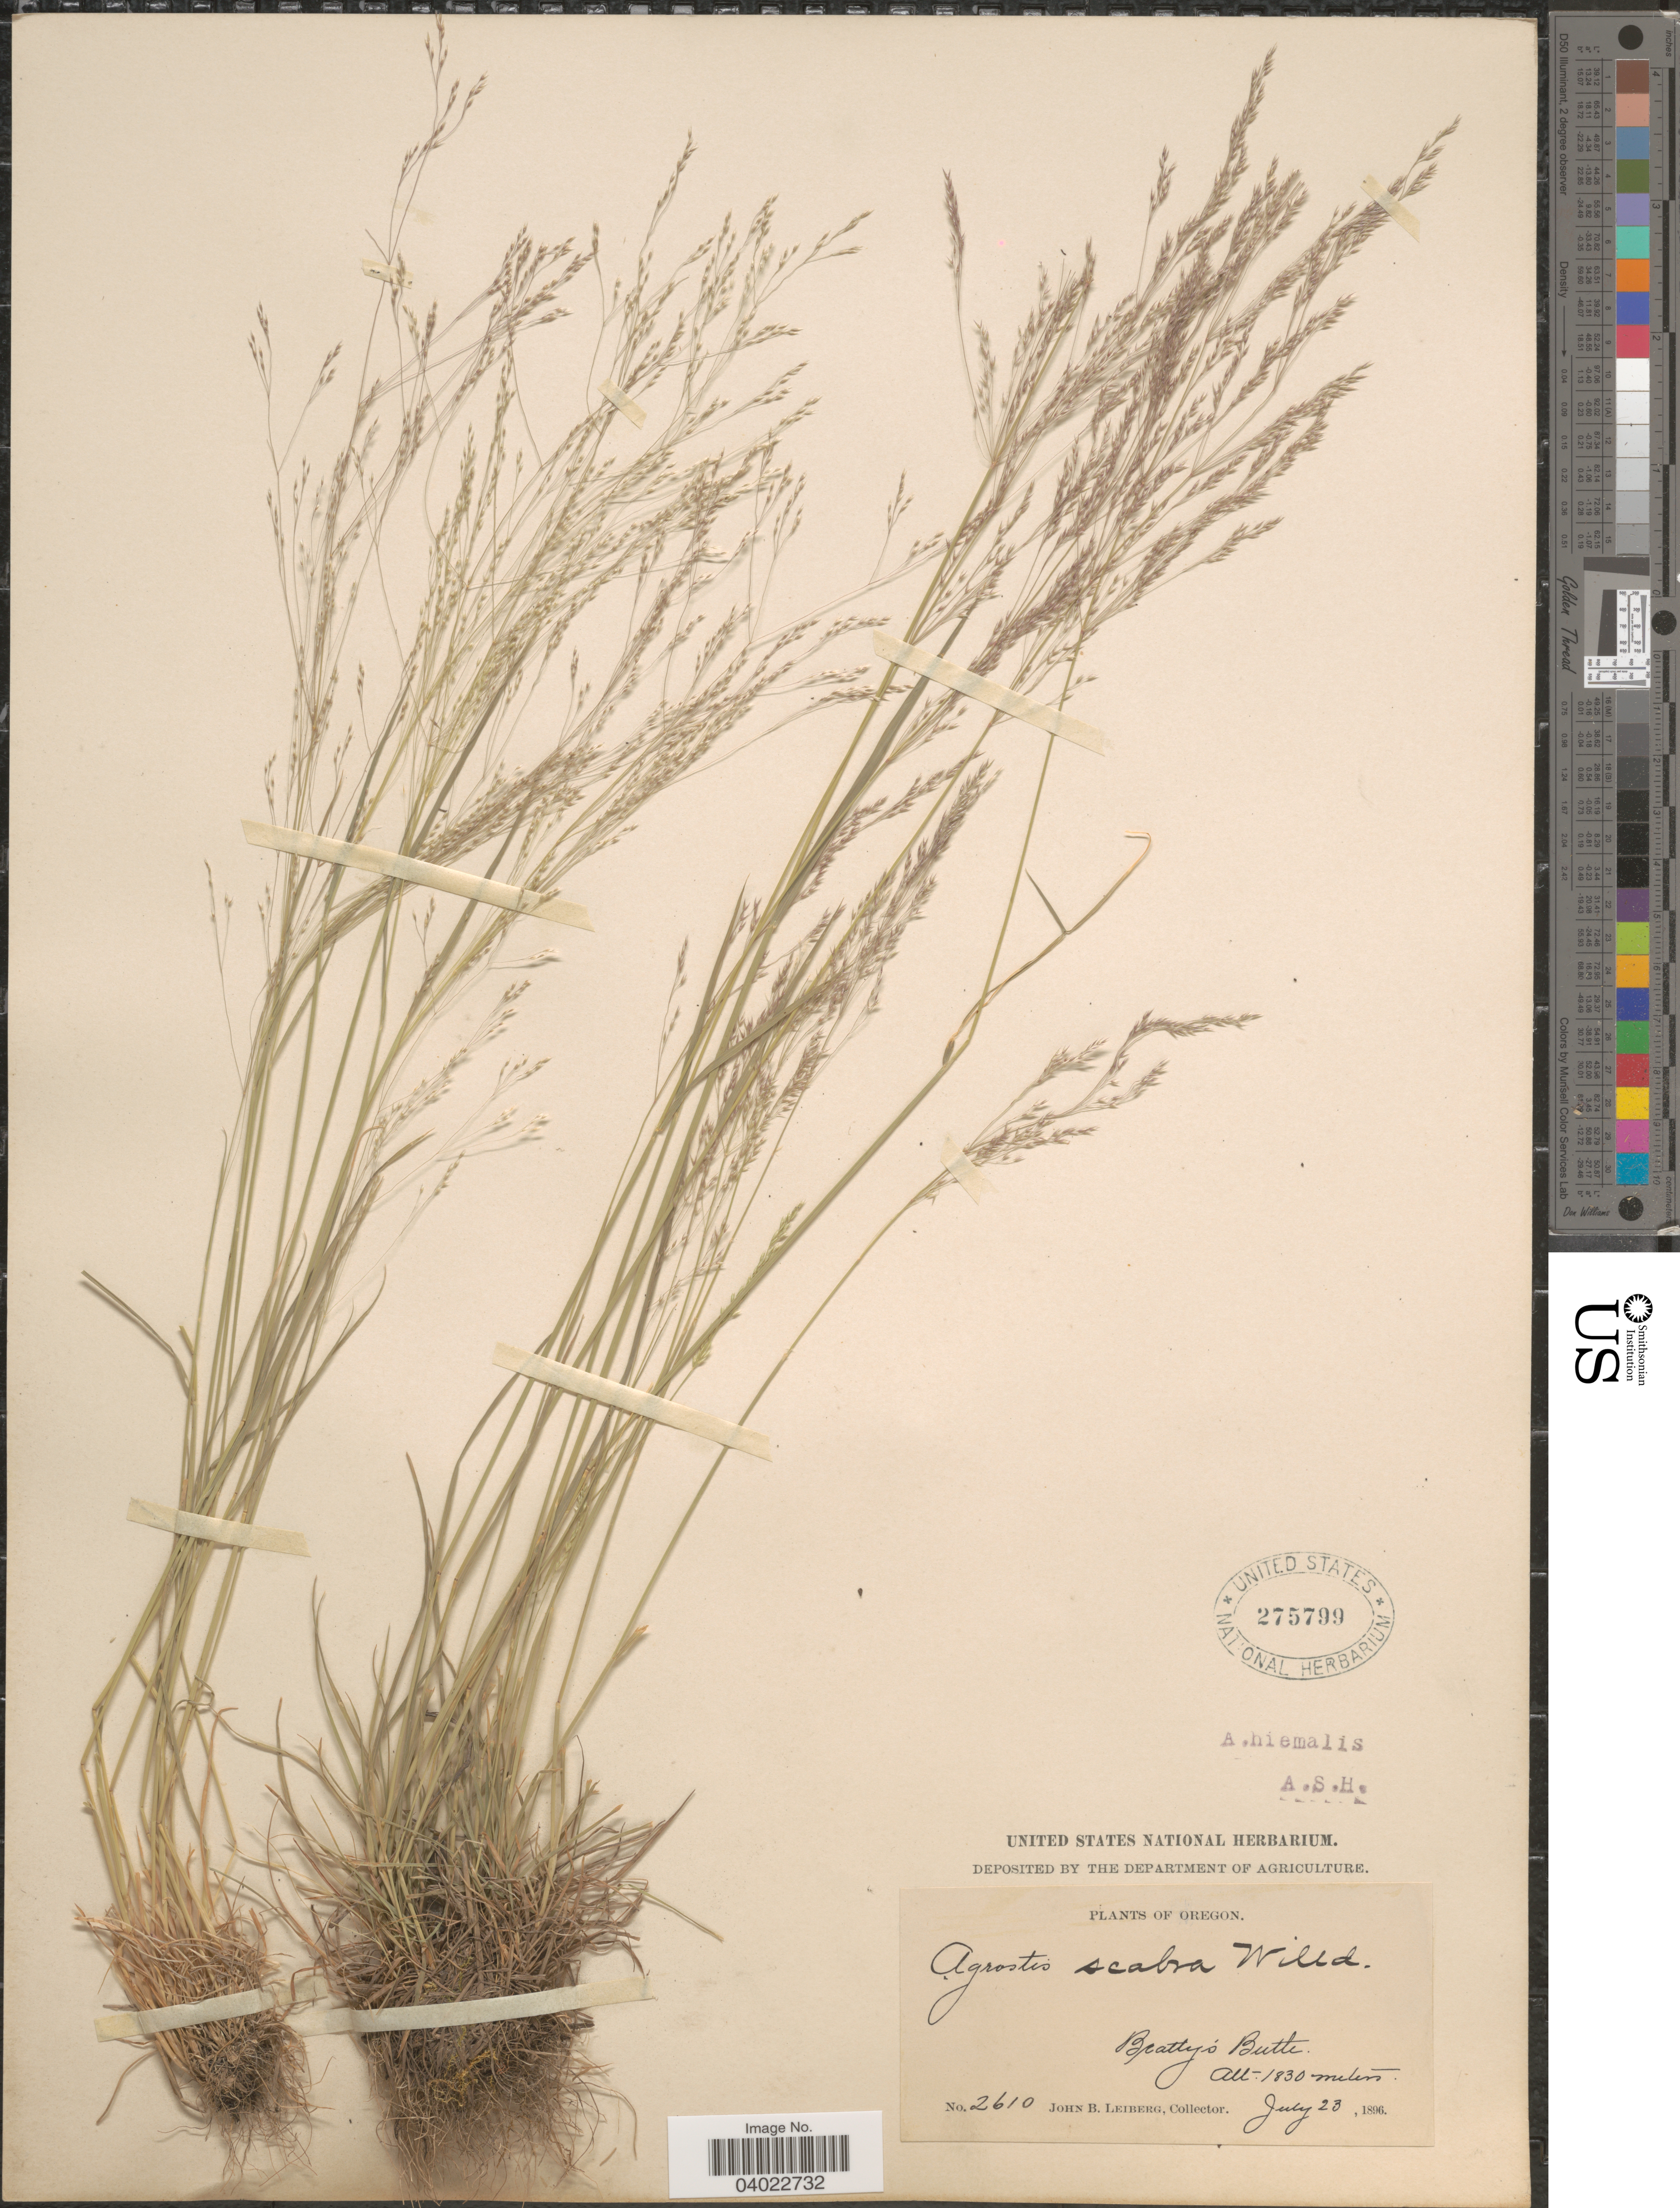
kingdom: Plantae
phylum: Tracheophyta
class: Liliopsida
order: Poales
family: Poaceae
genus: Agrostis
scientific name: Agrostis scabra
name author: Willd.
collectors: J. B. Leiberg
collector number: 2610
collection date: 1896-07-23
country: United States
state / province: Oregon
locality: Beatty's Butte.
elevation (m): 1830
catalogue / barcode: US 275799